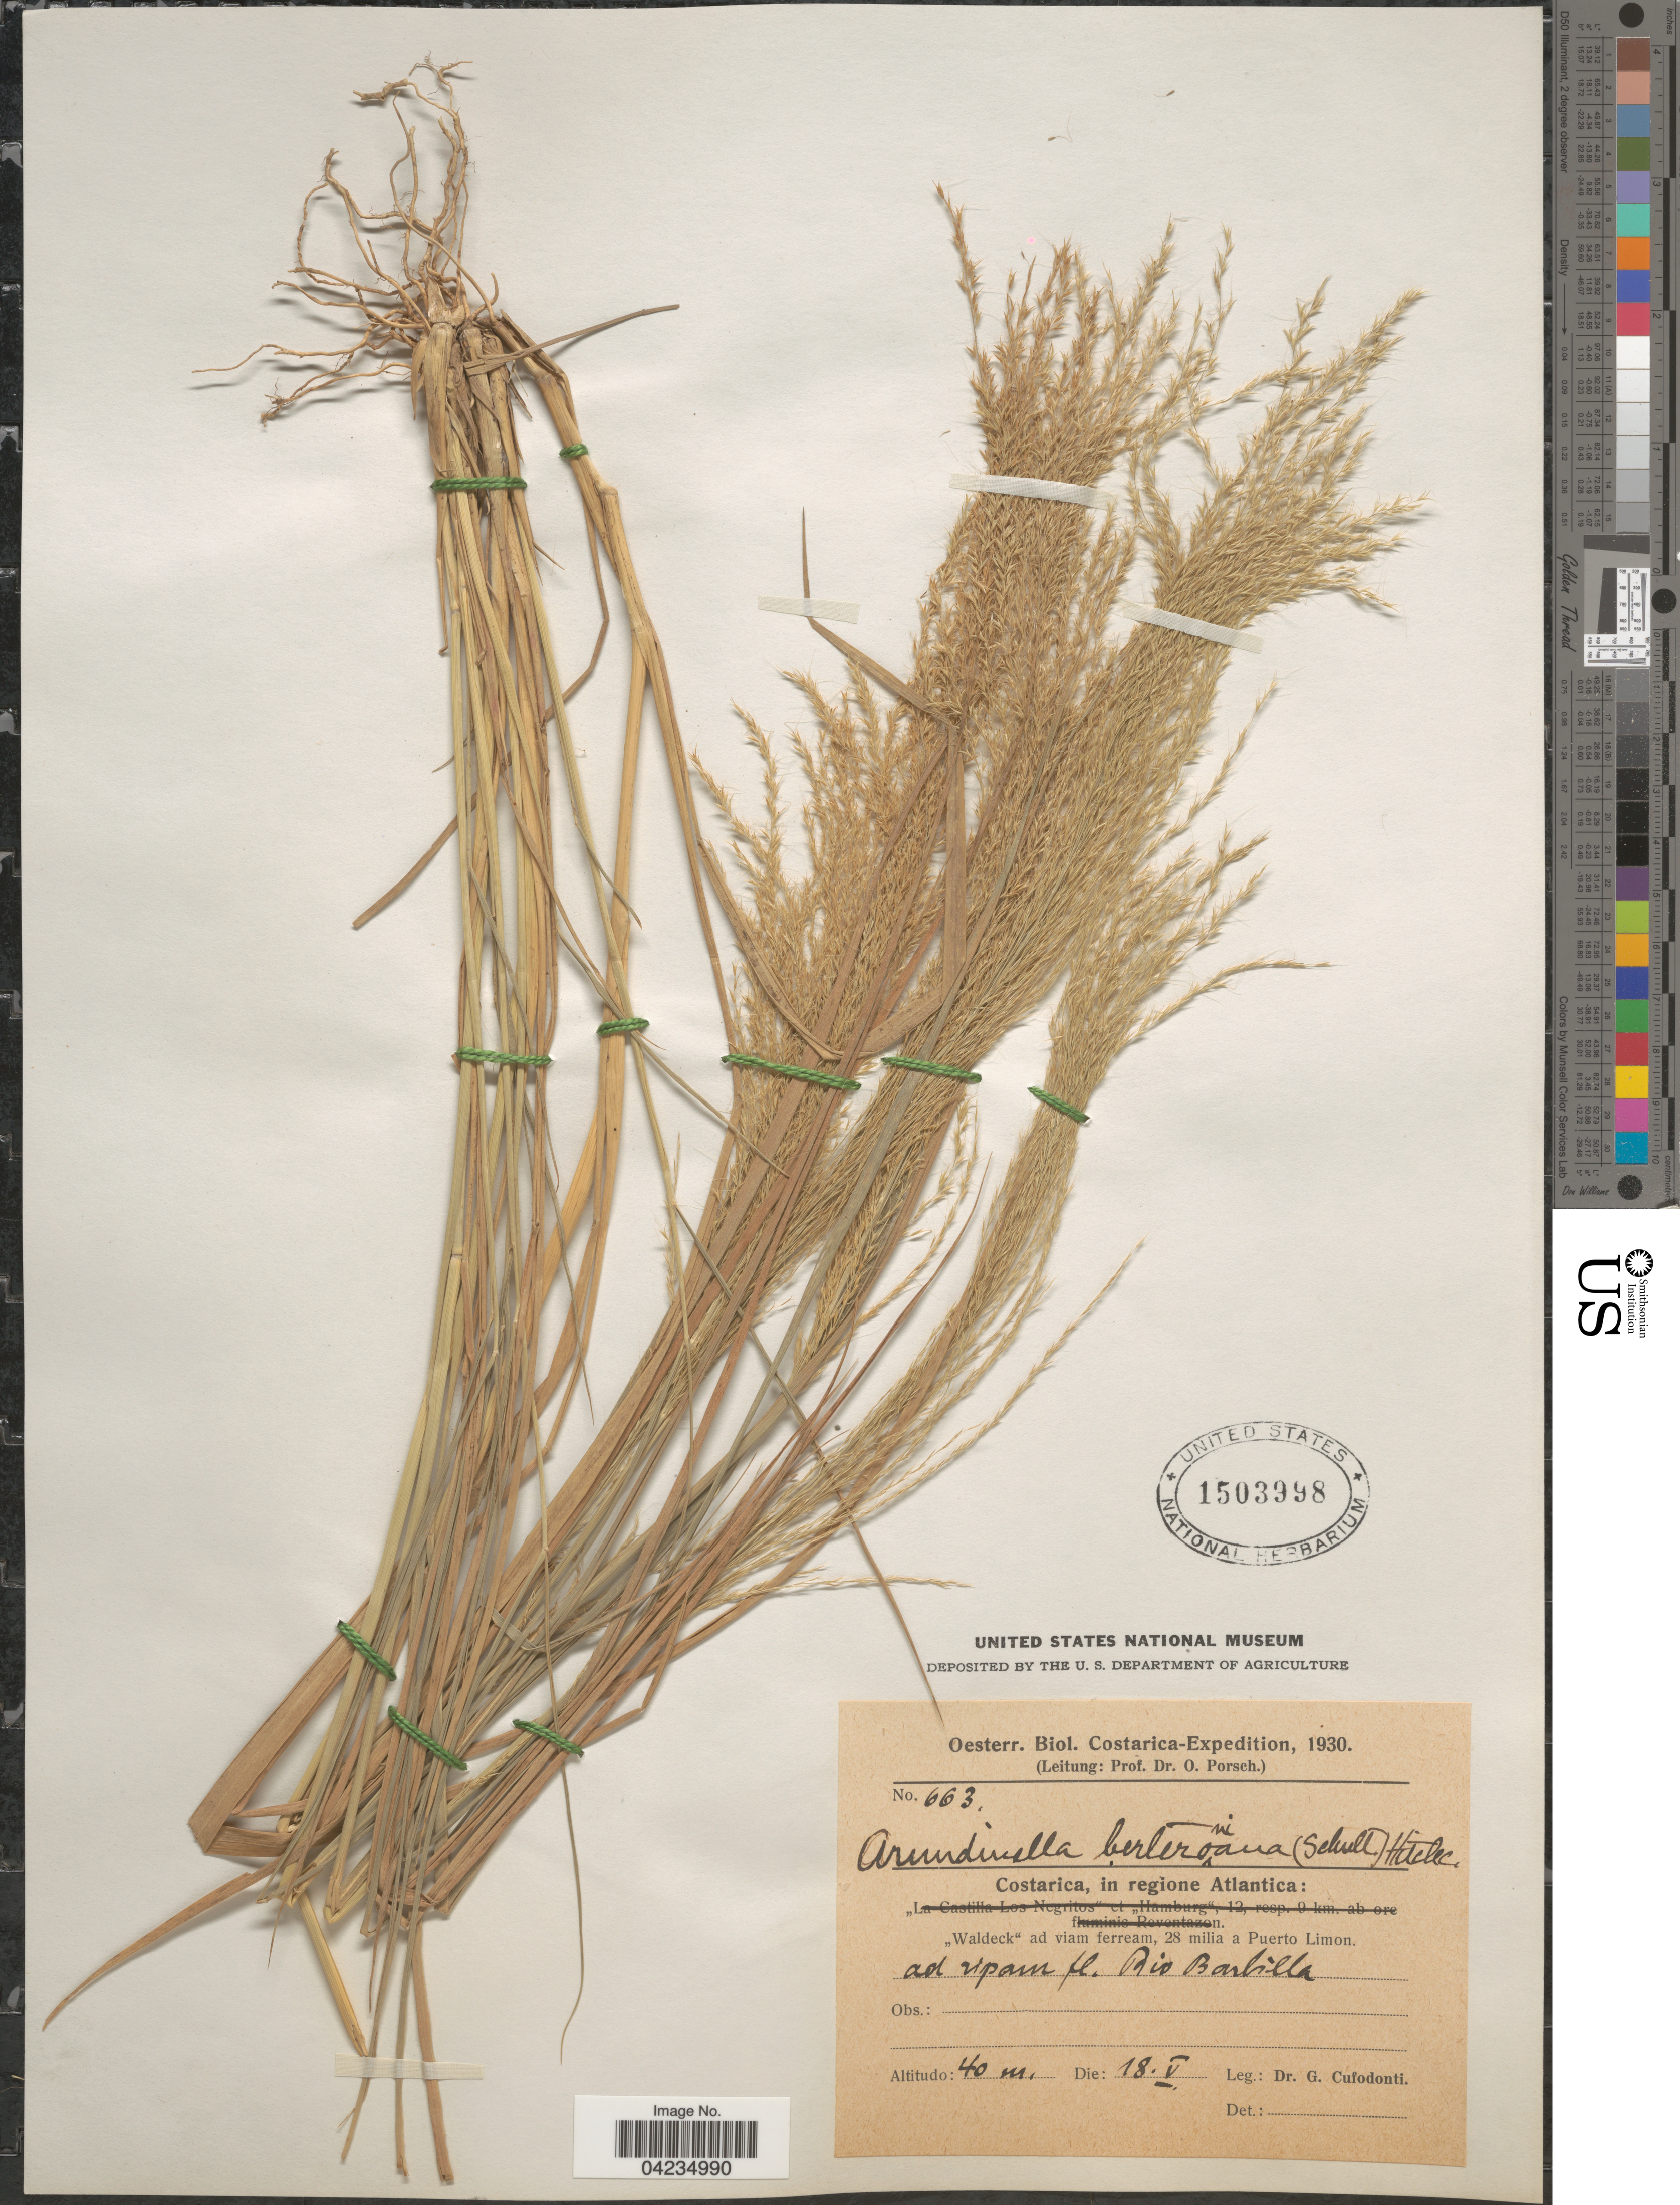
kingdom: Plantae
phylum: Tracheophyta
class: Liliopsida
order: Poales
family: Poaceae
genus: Arundinella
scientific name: Arundinella berteroniana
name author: (Schult.) Hitchc. & Chase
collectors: G. Cufodonti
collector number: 663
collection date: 1930-05-18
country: Costa Rica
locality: Oesterr. Biol. Costarica-Expedition, 1930. Costarica, in regione Atlantica: "Waldeck" ad viam ferream, 28 milia a Puerto Limon. Ad ripam fl. Rio Barbilla.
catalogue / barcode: US 1503998